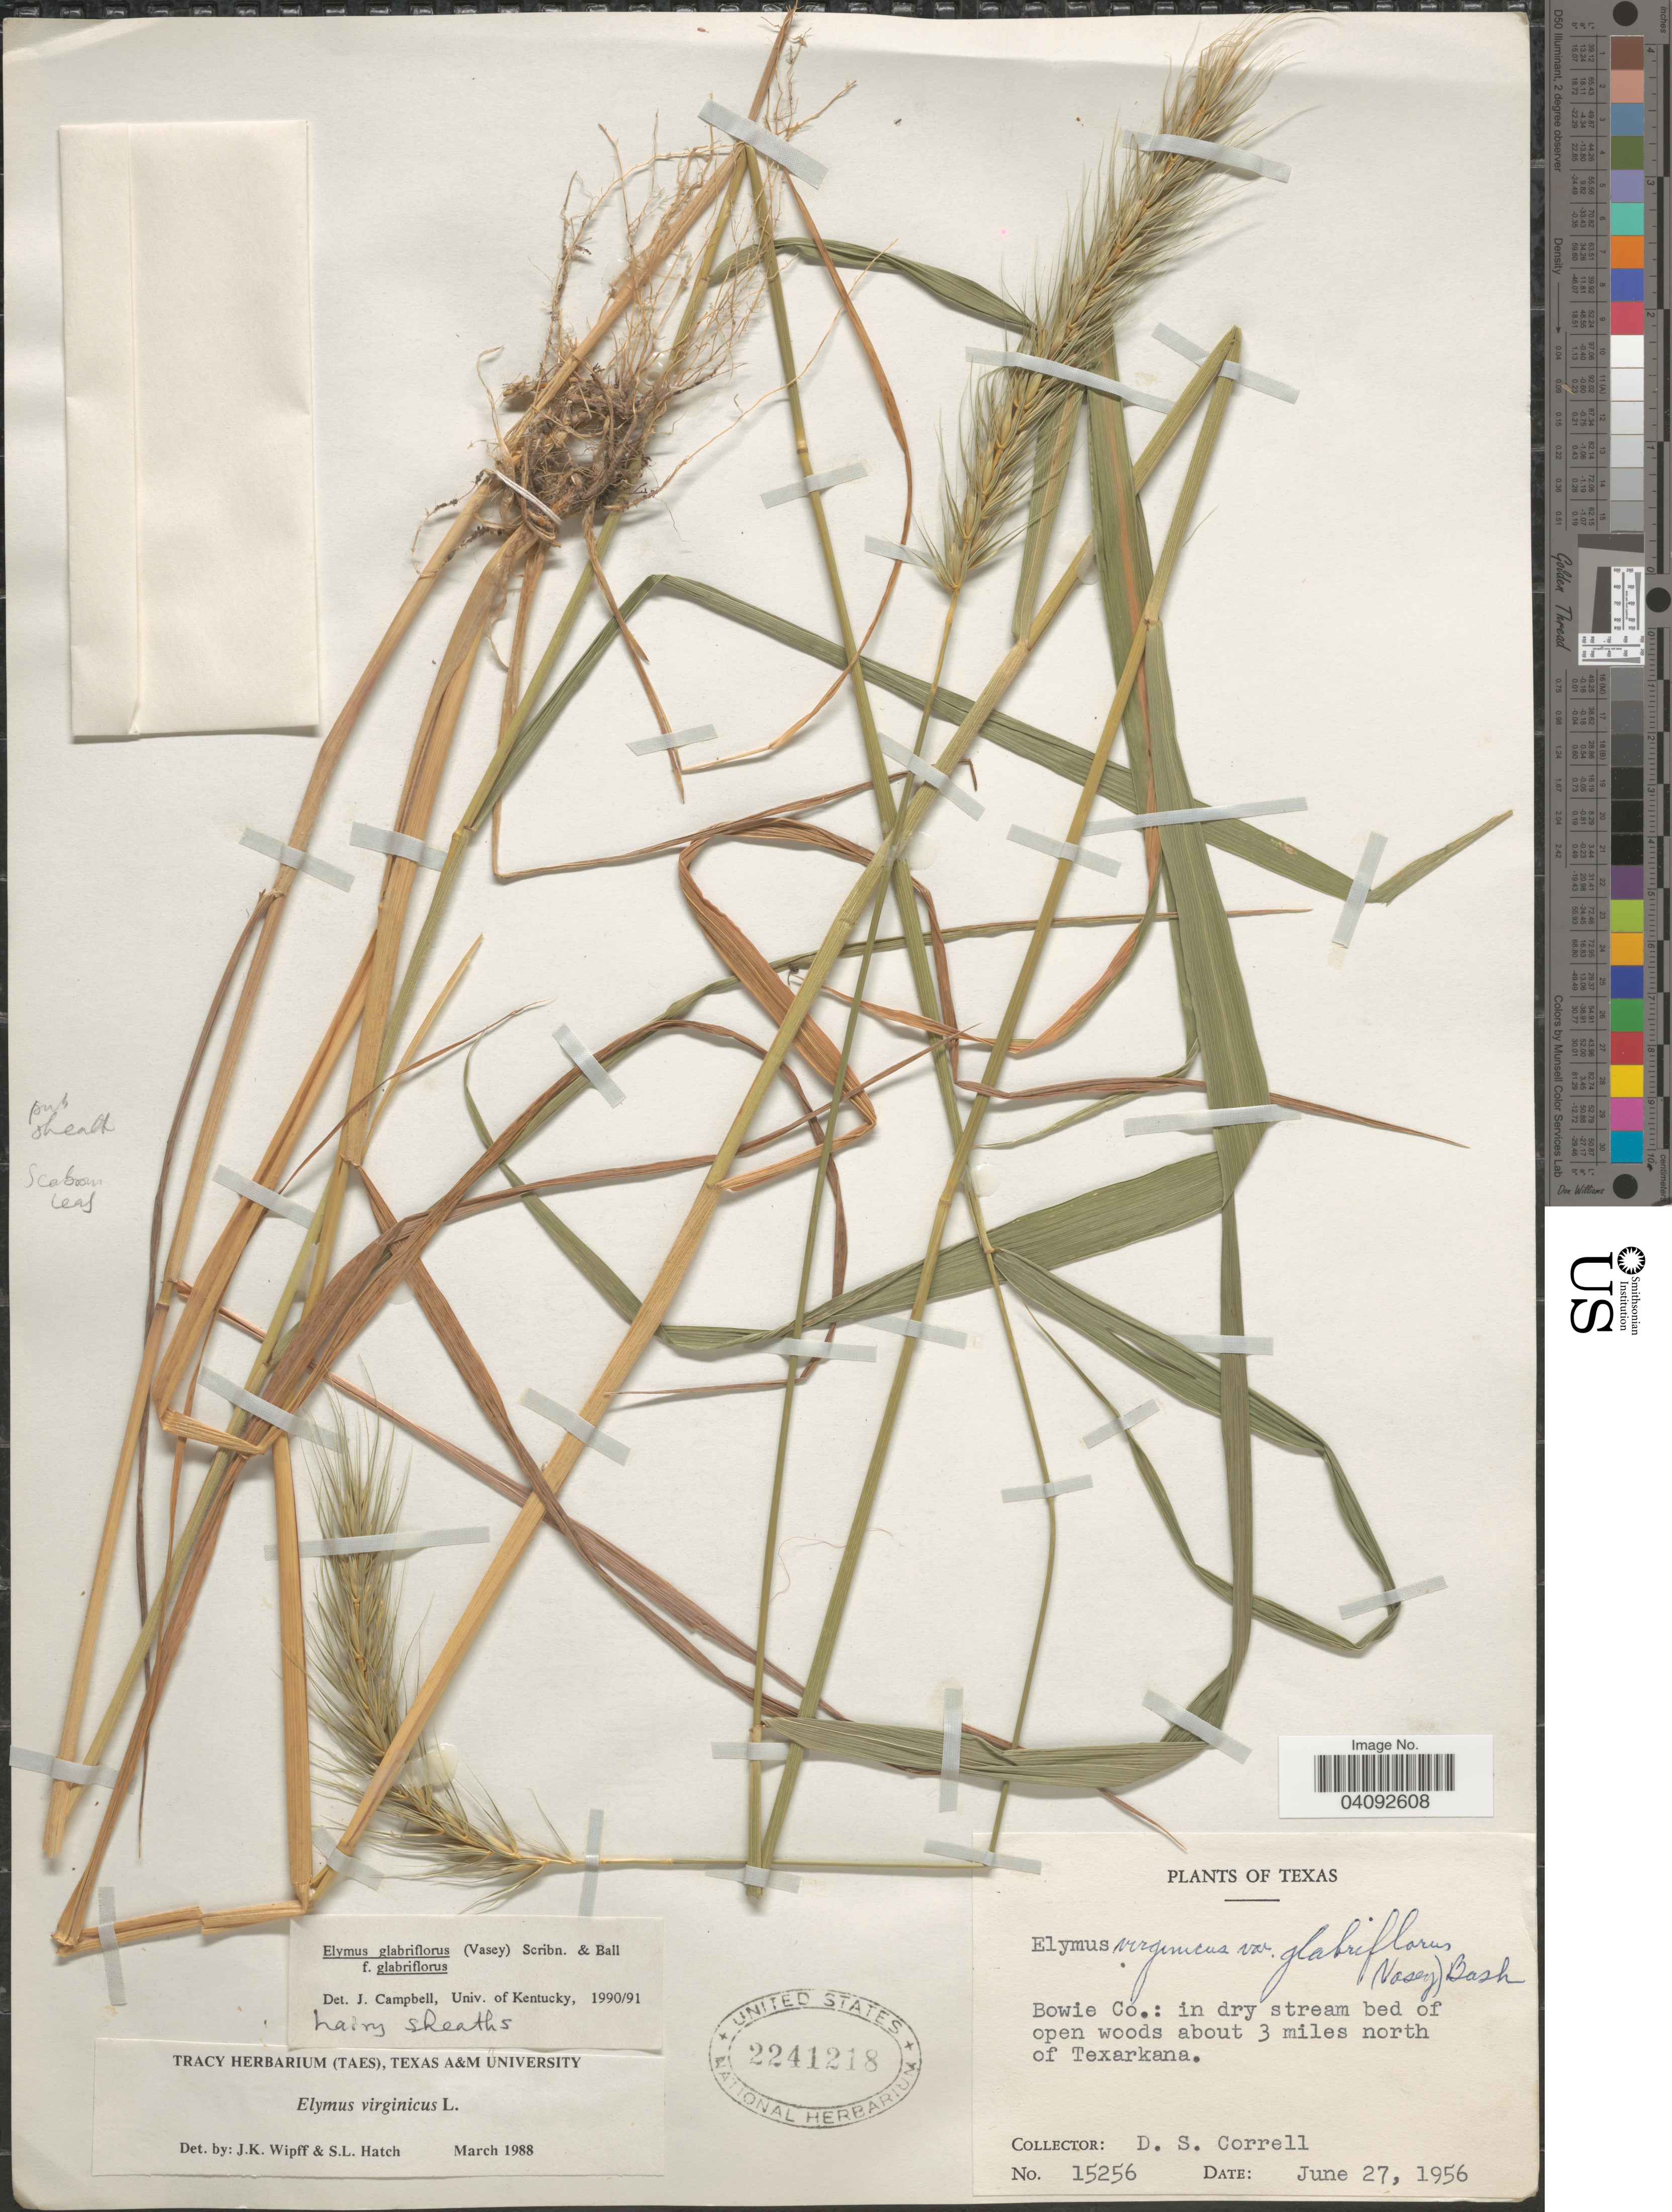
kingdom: Plantae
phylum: Tracheophyta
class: Liliopsida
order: Poales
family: Poaceae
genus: Elymus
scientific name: Elymus glabriflorus var. glabriflorus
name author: (Vasey ex L.H. Dewey) Scribn. & C.R. Ball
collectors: D. S. Correll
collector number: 15256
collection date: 1956-06-27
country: United States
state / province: Texas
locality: Bowie Co.: in dry stream bed of open woods about 3 miles north of Texarkana.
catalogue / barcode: US 2241218